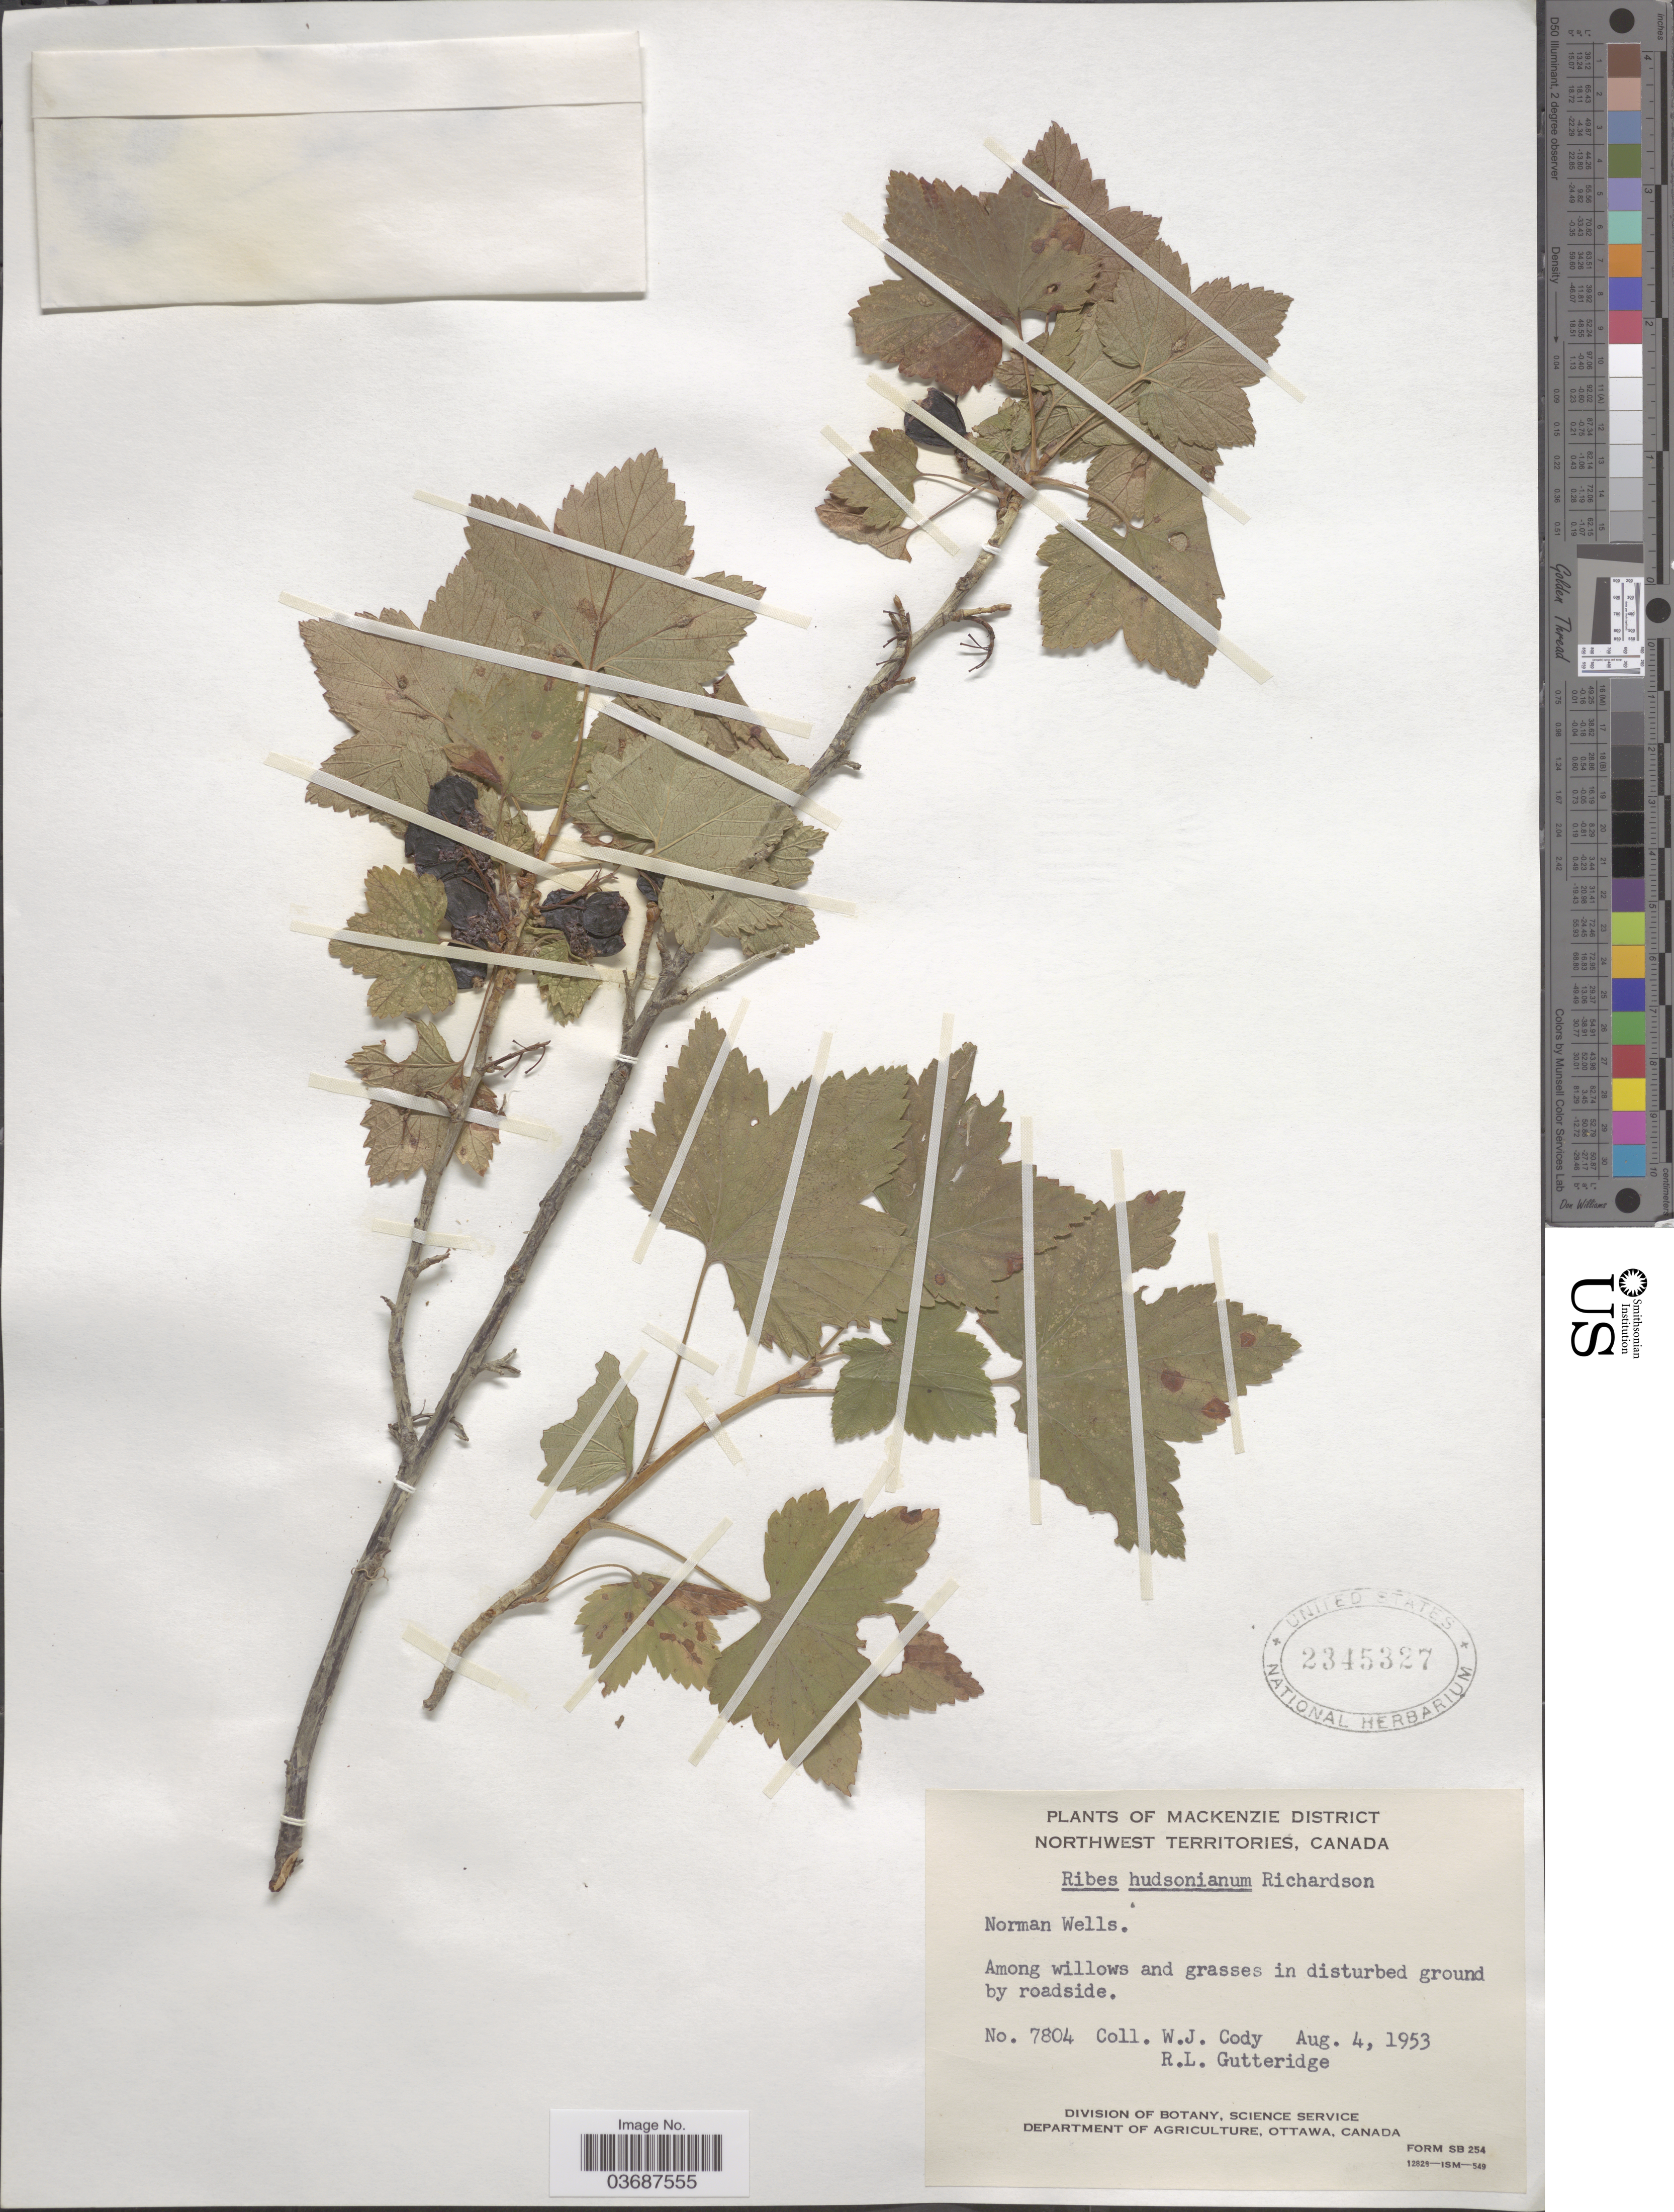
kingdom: Plantae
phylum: Tracheophyta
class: Magnoliopsida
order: Saxifragales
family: Grossulariaceae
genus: Ribes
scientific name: Ribes hudsonianum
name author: Richardson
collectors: W. Cody & R. Gutteridge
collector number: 7804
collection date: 1953-08-04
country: Canada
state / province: Northwest Territories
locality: Mackenzie District. Norman Wells.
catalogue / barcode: US 2345327